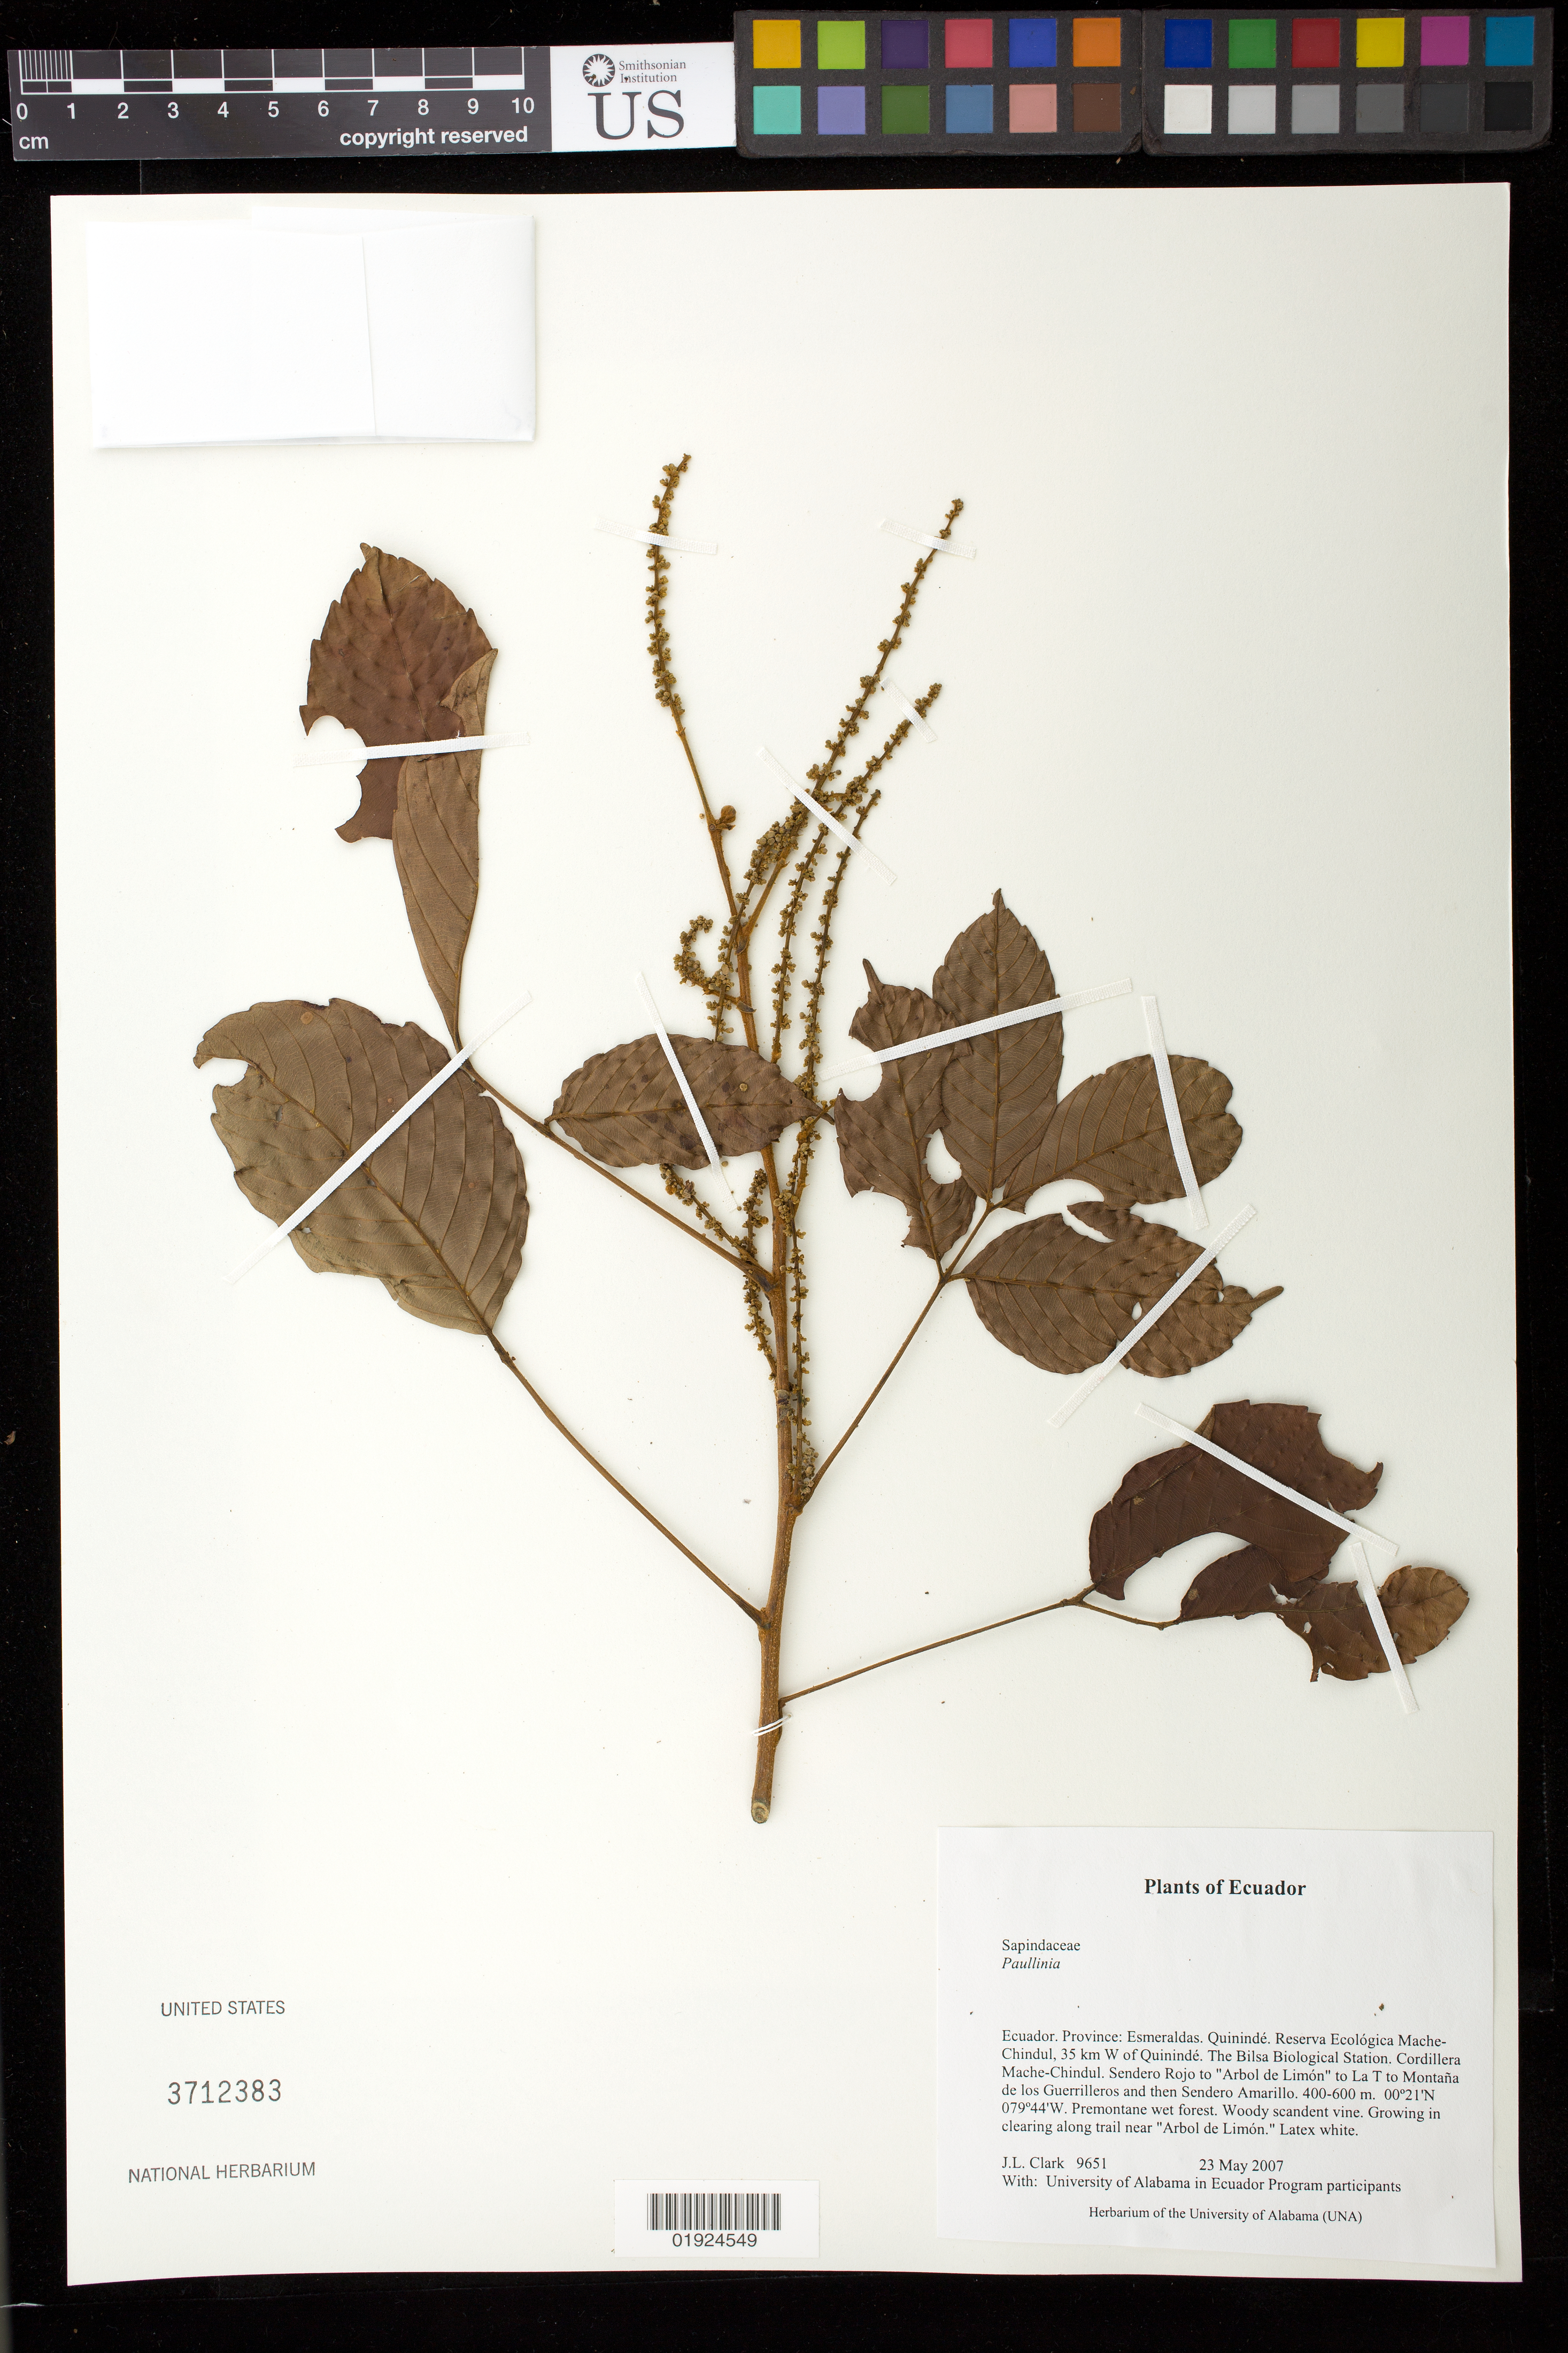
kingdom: Plantae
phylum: Tracheophyta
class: Magnoliopsida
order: Sapindales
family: Sapindaceae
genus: Paullinia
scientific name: Paullinia capreolata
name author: (Aubl.) Radlk.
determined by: Acevedo-Rodríguez, P.; Somner, G. V.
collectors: J. L. Clark et al.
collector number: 9651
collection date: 2007-05-23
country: Ecuador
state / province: Esmeraldas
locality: Quinindé. Reserva Ecológica Mache-Chindul, 35 km W of Qinindé. The Bilsa Biological Station. Cordillera Mache-Chindul. Sendero Rojo to "Arbol de Limón" to La T to Montaña de los Guerrilleros and then Sendero Amarillo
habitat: Premontane wet forest. Growing in clearing along trail near "Arbol de Limón"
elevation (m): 400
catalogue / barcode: US 3712383